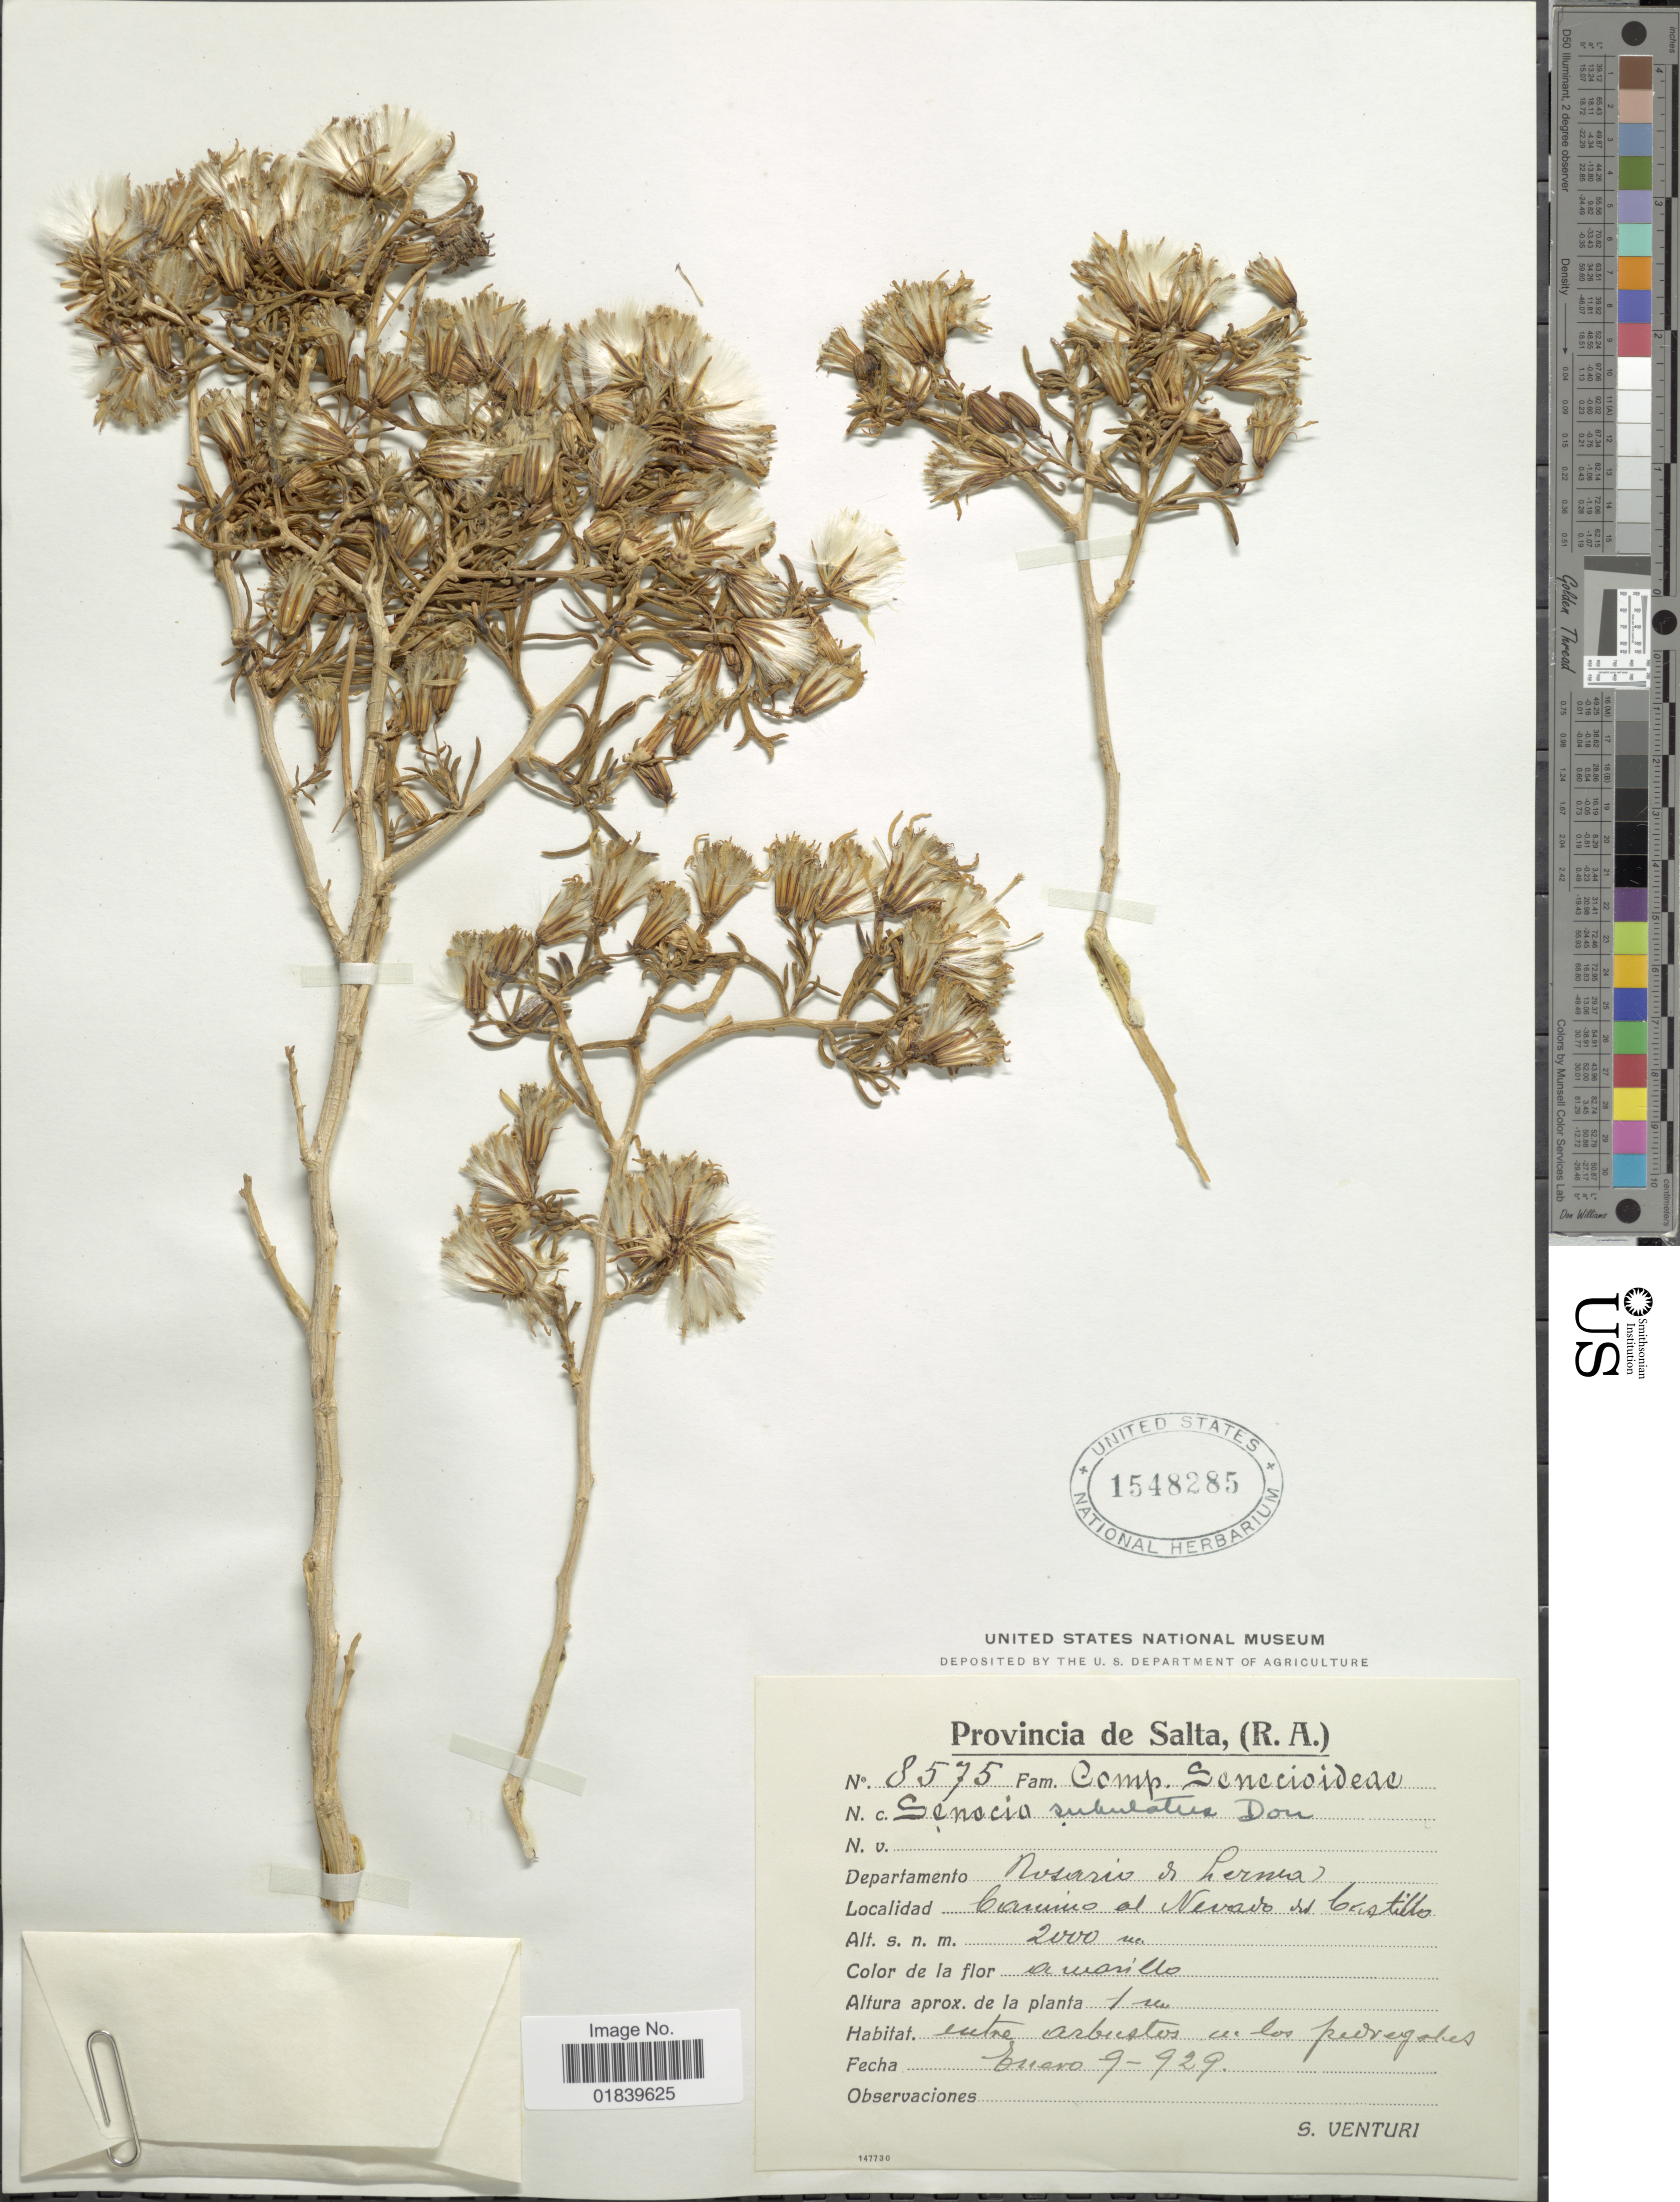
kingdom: Plantae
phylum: Tracheophyta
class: Magnoliopsida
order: Asterales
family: Asteraceae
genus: Senecio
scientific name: Senecio subulatus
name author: D. Don ex Hook. & Arn.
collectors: S. Venturi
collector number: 8575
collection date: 1929-01-09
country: Argentina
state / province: Salta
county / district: Rosario de Lerma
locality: Camino al Nevado del Castillo.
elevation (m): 2000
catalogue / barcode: US 1548285